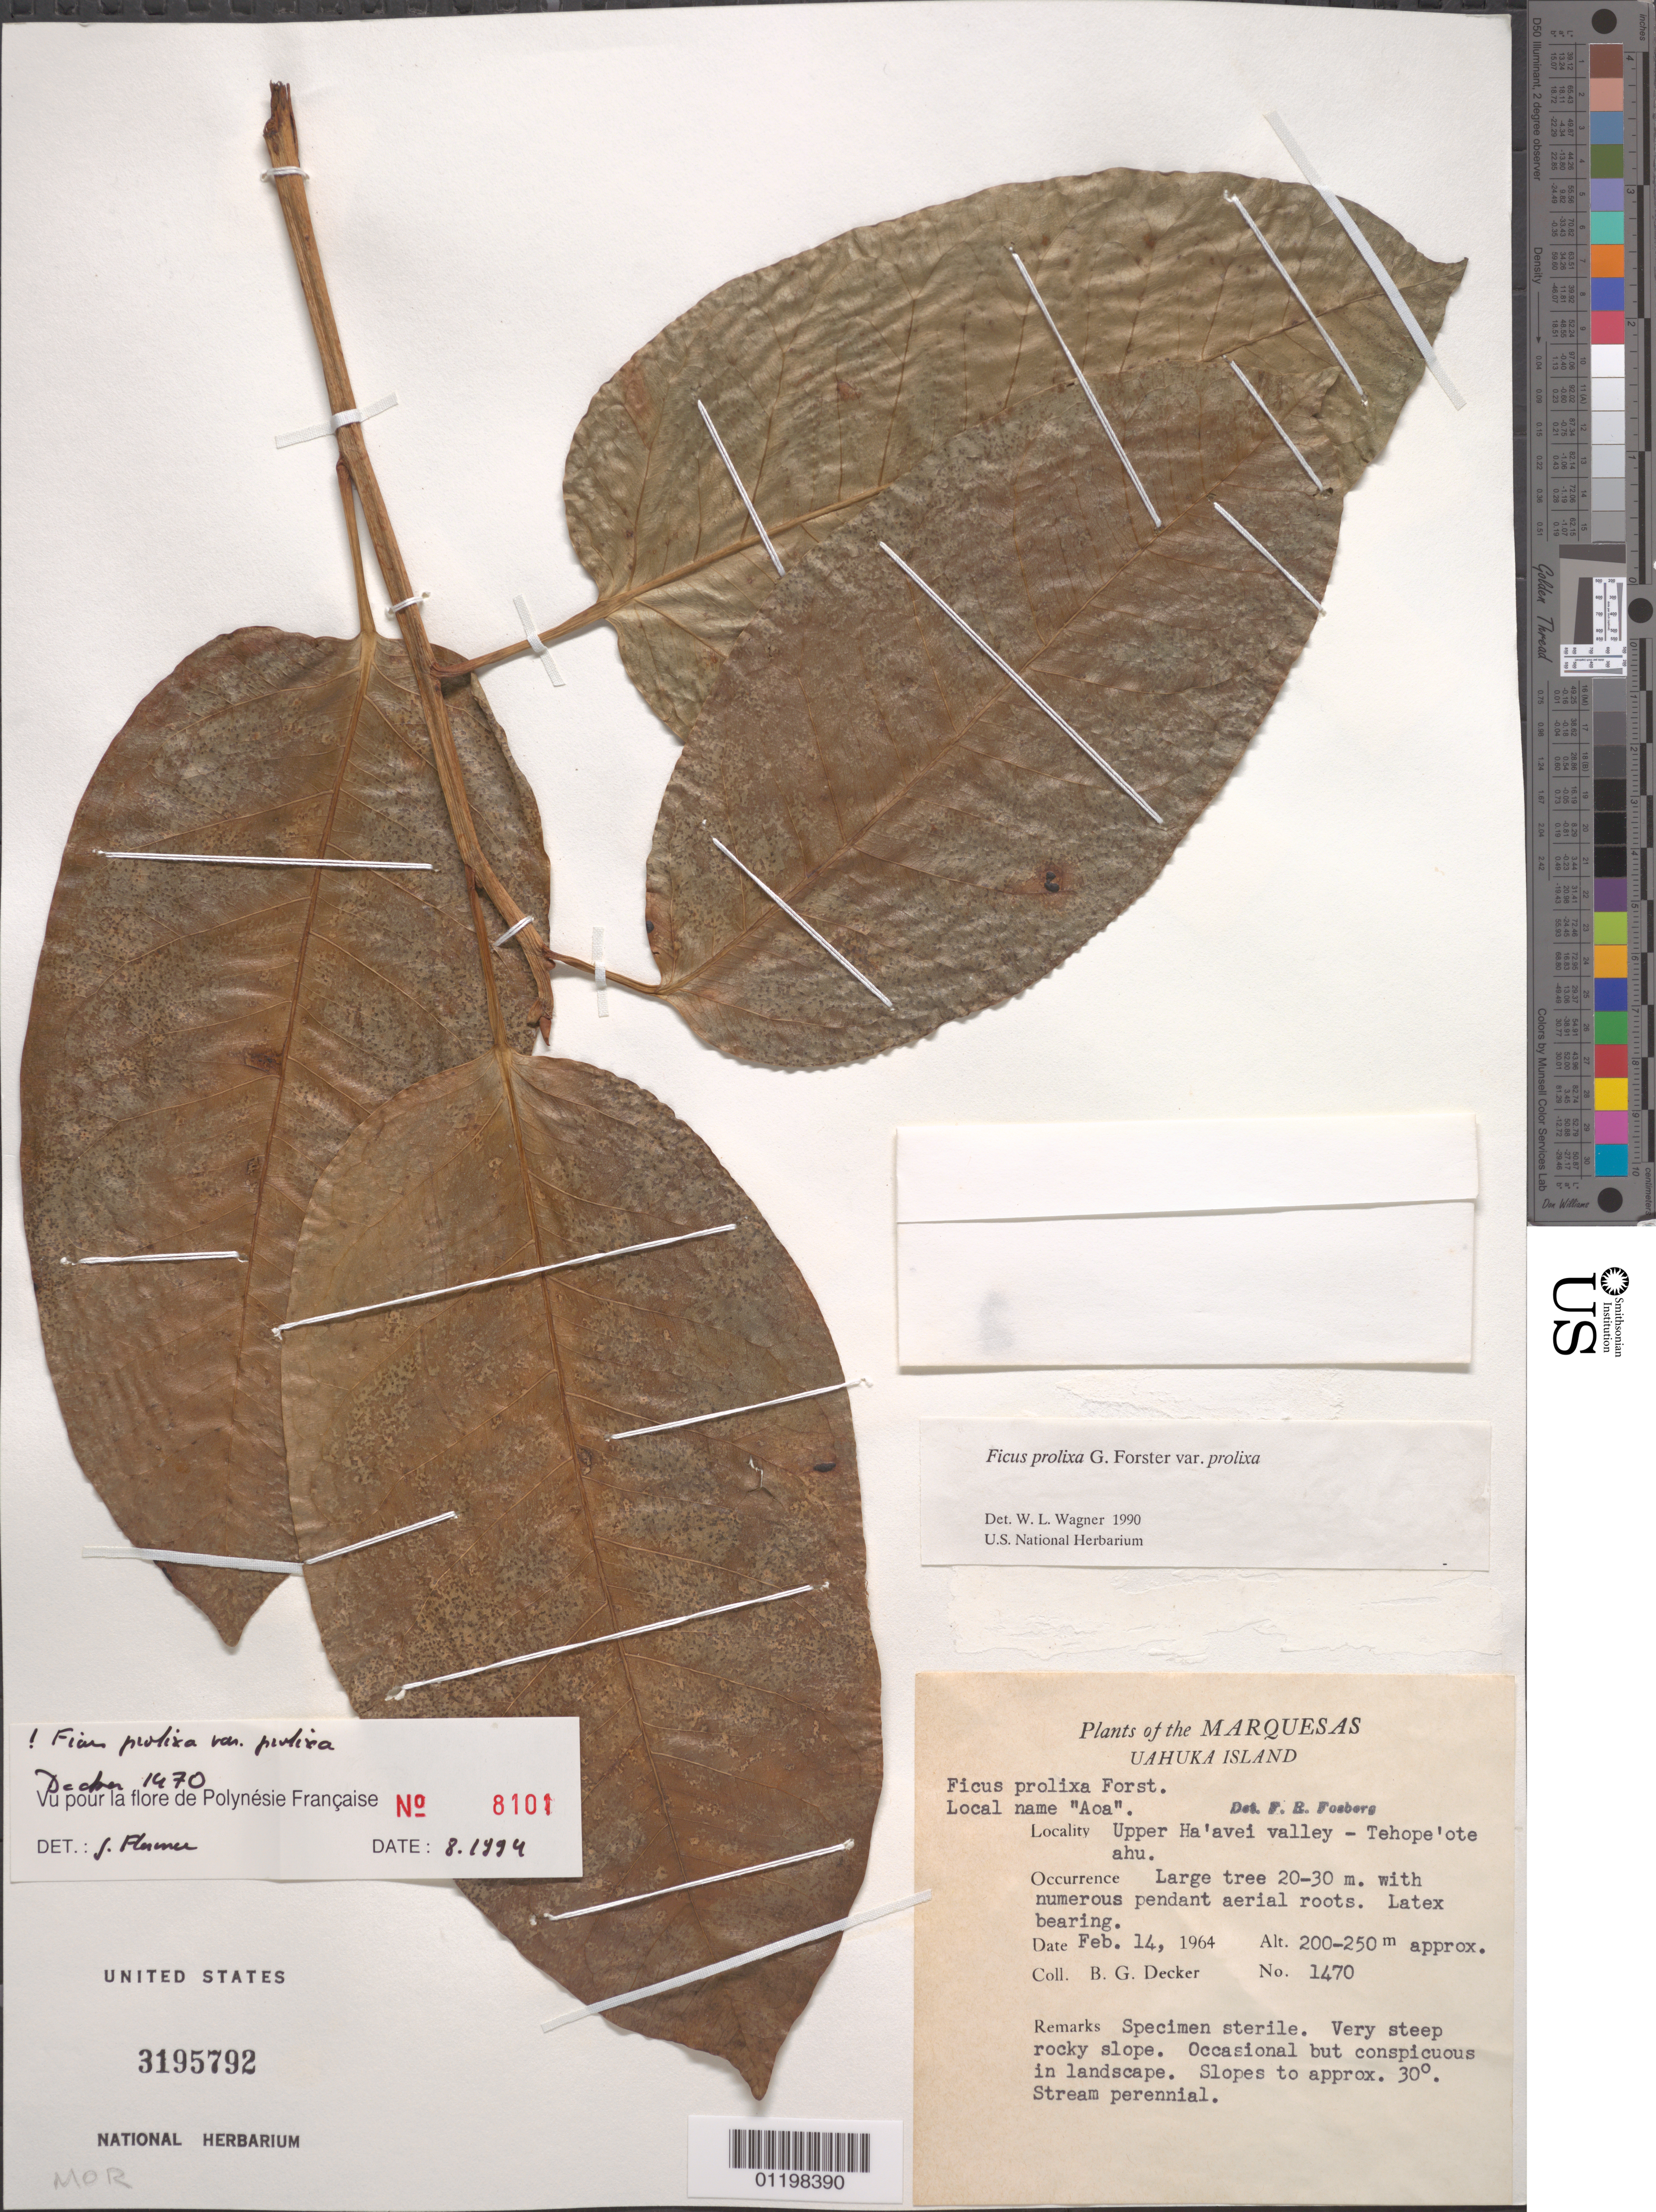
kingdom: Plantae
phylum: Tracheophyta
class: Magnoliopsida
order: Rosales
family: Moraceae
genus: Ficus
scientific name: Ficus prolixa var. prolixa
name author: G. Forst.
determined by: Wagner, W. L., (BOT), Smithsonian Institution - National Museum of Natural History (UNITED STATES)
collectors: B. G. Decker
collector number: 1470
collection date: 1964-02-14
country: French Polynesia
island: Ua Huka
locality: Upper Ha'avei Valley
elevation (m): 200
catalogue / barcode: US 3195792